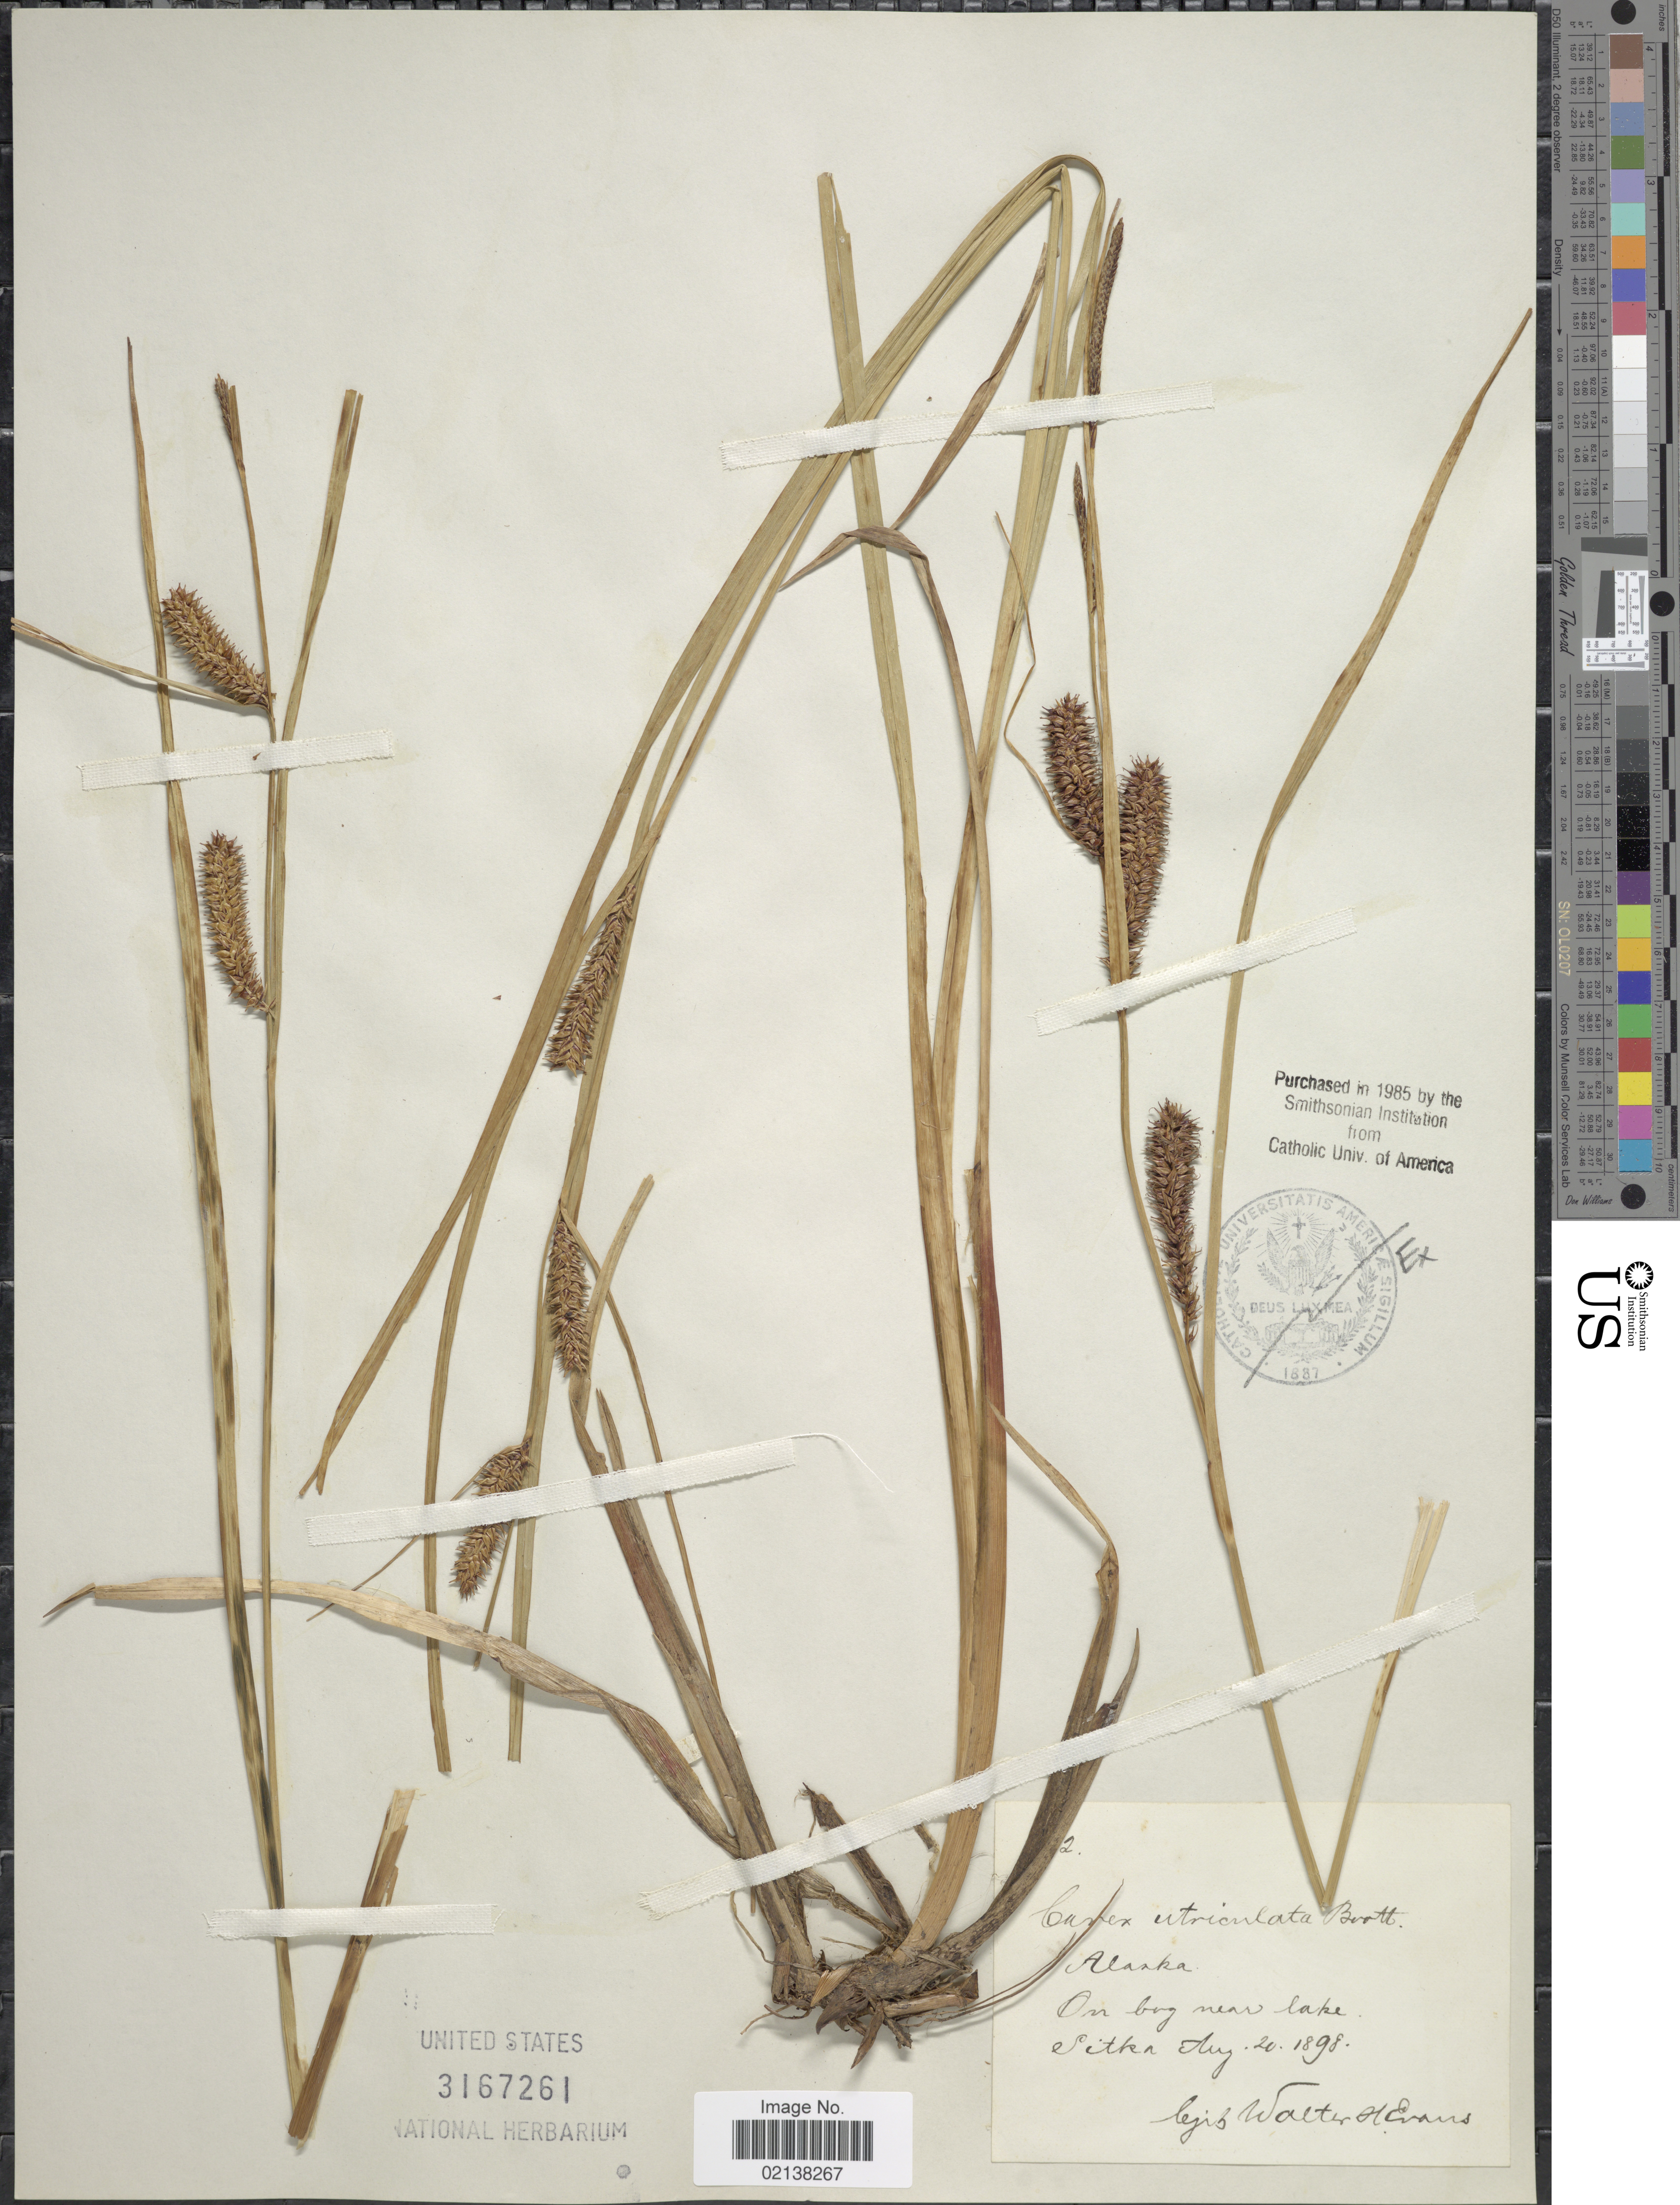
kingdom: Plantae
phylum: Tracheophyta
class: Liliopsida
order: Poales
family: Cyperaceae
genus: Carex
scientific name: Carex utriculata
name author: Boott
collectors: W. H. Evans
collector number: !2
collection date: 1898-08-20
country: United States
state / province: Alaska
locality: On bog near lake. Sitka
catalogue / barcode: US 3167261